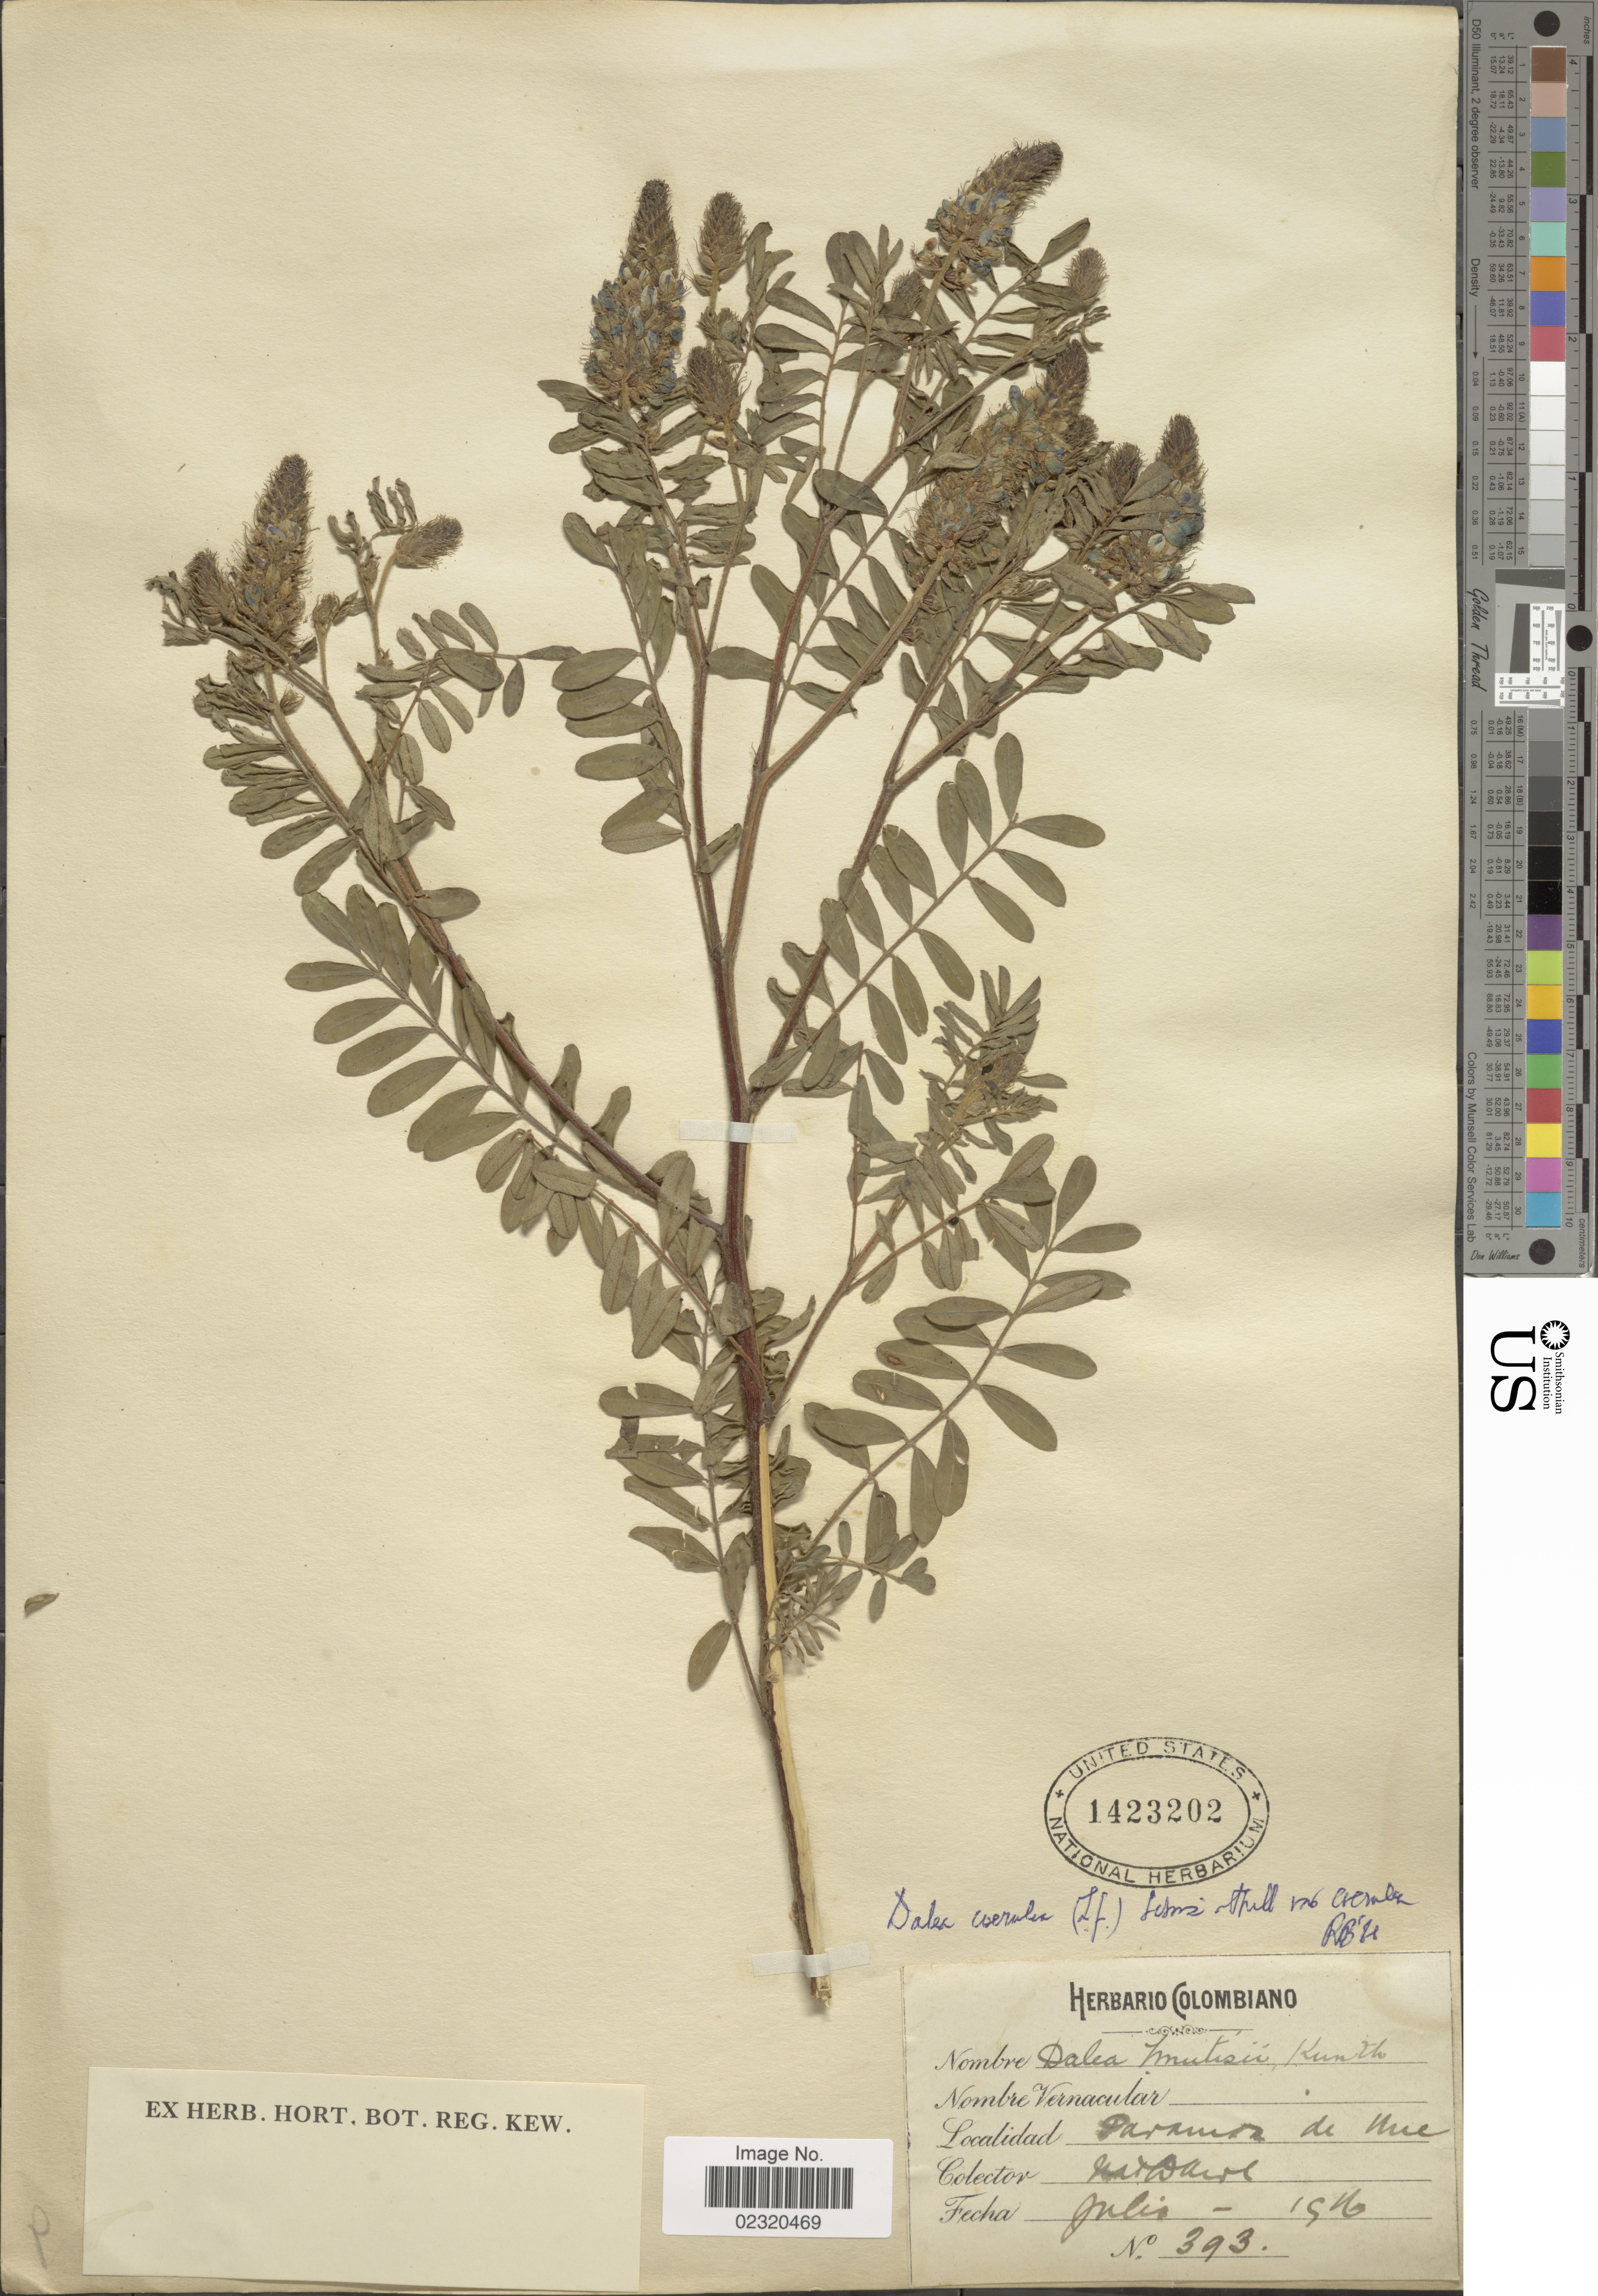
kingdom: Plantae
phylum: Tracheophyta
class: Magnoliopsida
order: Fabales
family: Fabaceae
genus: Dalea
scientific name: Dalea coerulea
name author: (L. f.) Schinz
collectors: M. T. Dawe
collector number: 393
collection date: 1916-07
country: Colombia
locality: Paramo de Mie [interpreted]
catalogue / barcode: US 1423202